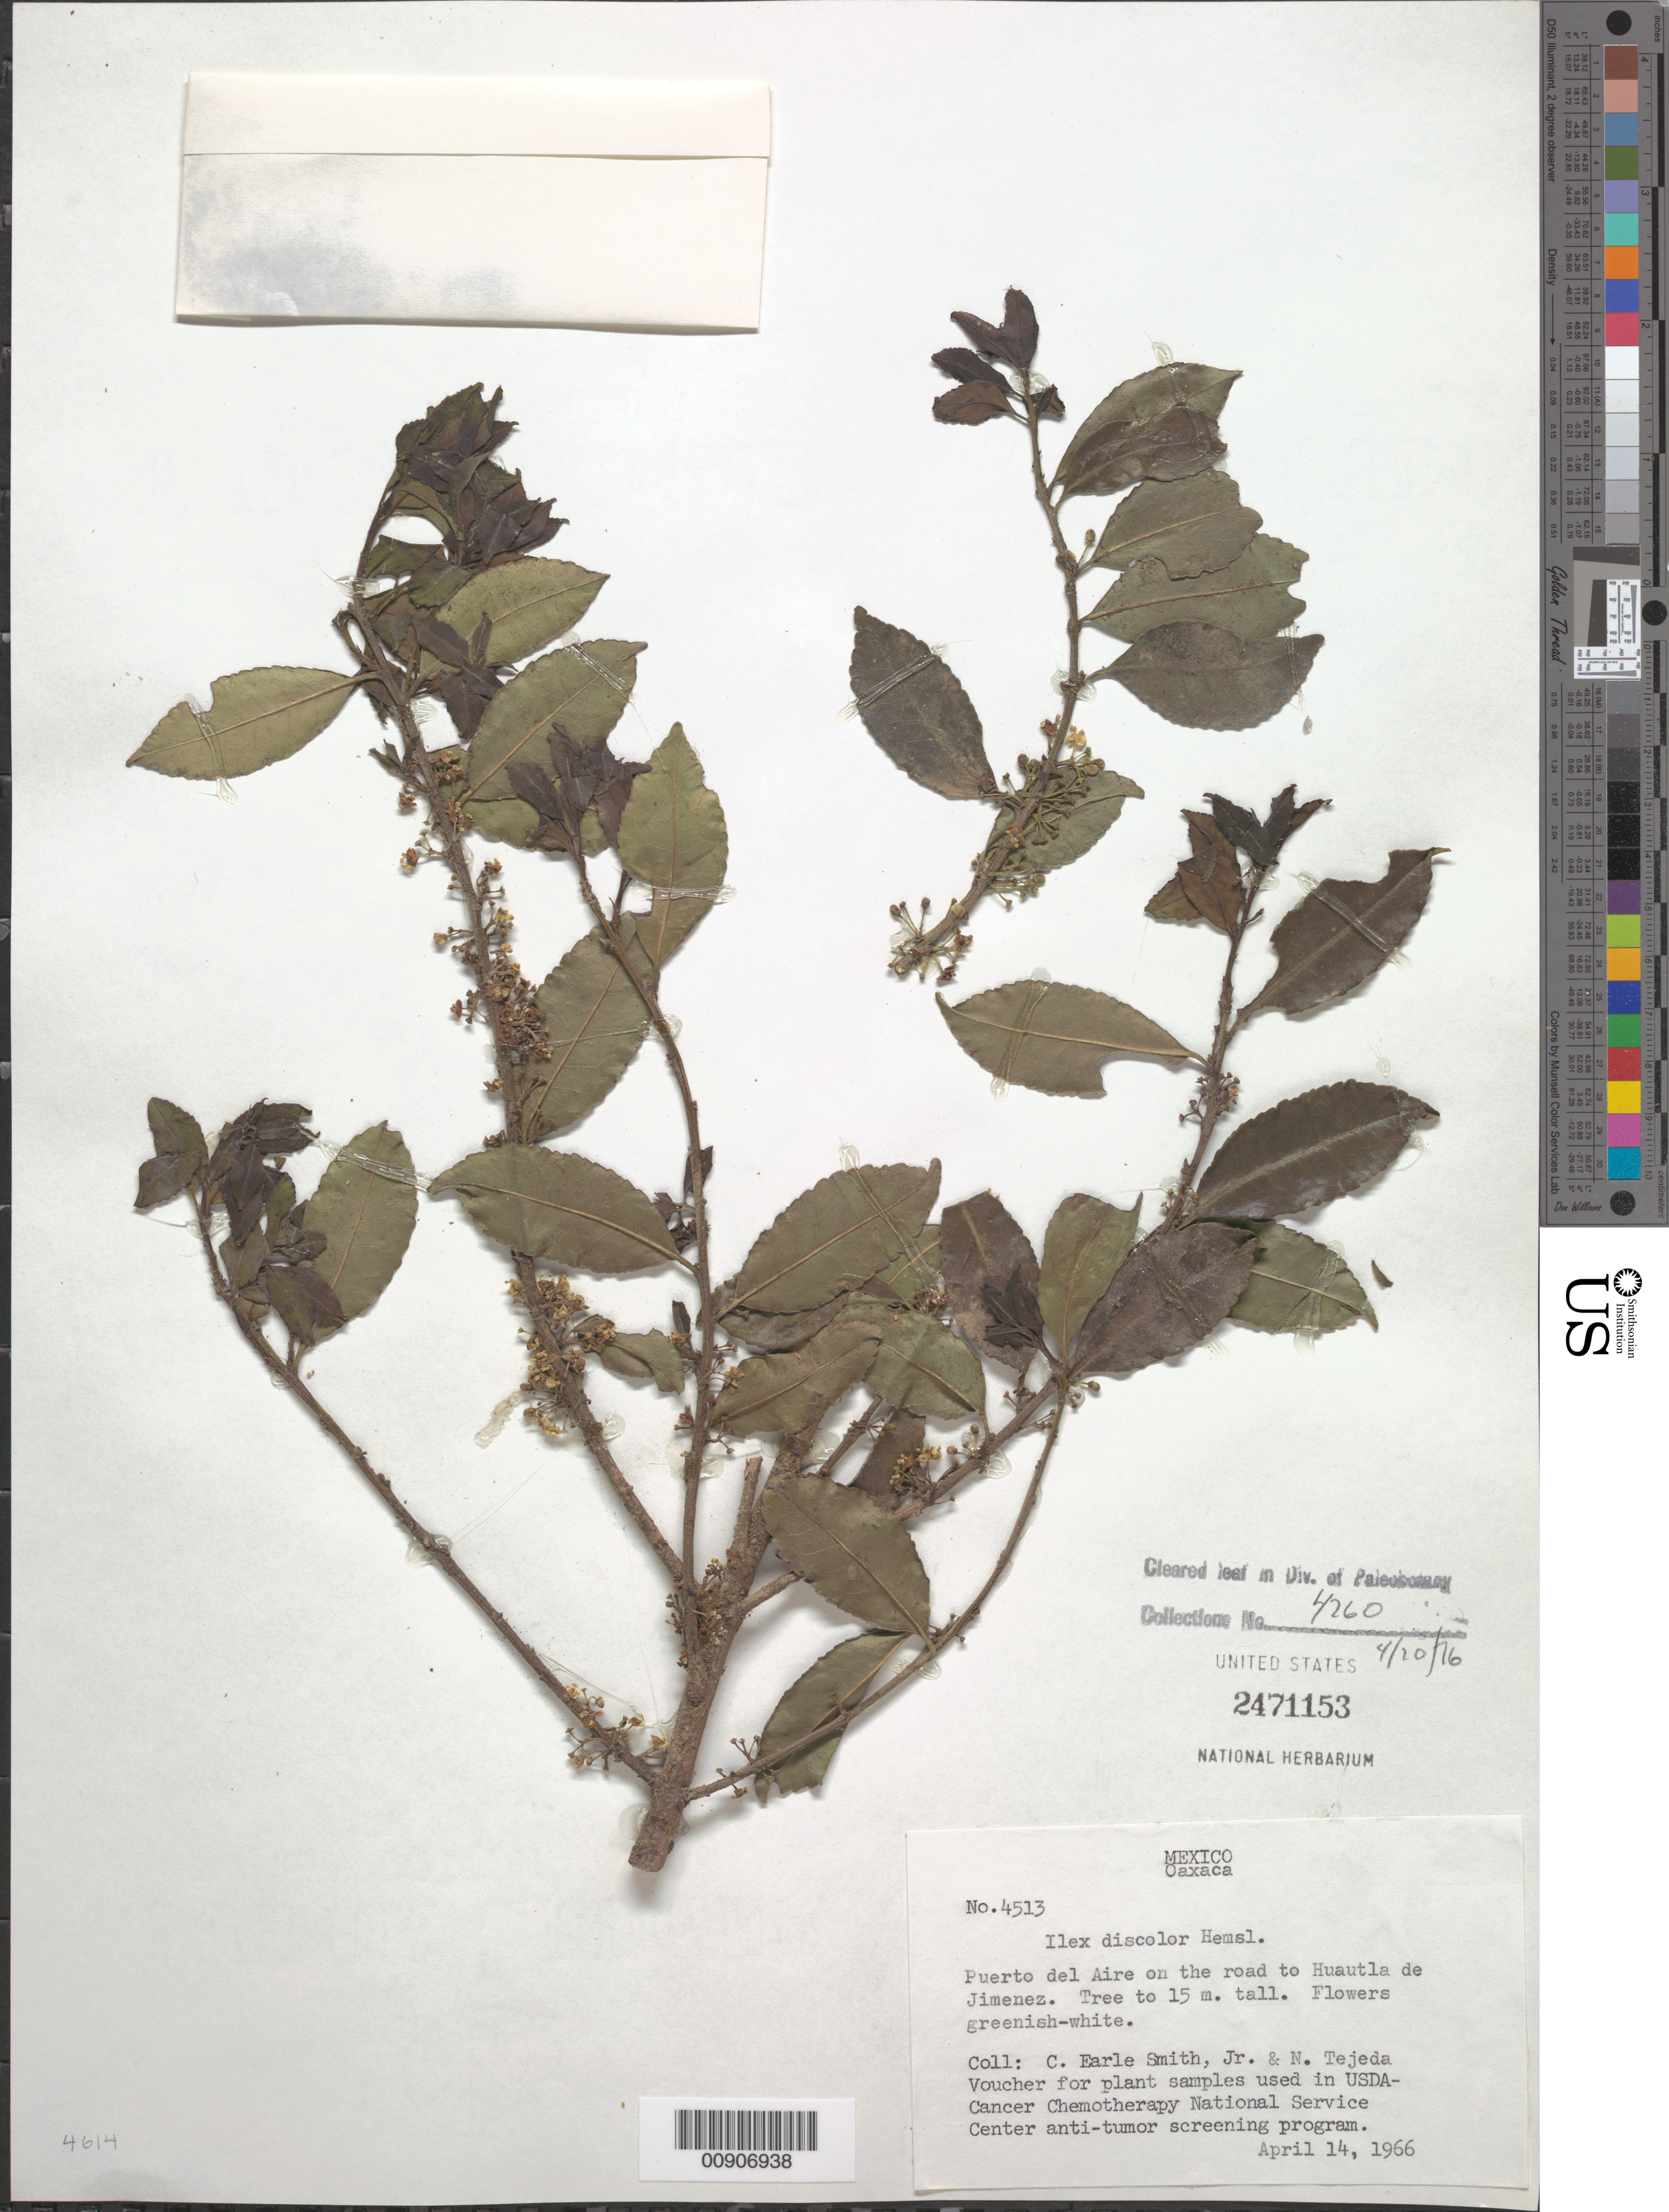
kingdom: Plantae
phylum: Tracheophyta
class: Magnoliopsida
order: Aquifoliales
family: Aquifoliaceae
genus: Ilex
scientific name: Ilex discolor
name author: Hemsl.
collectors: C. E. Smith Jr. & N. Tejeda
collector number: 4513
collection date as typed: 14 Apr 1966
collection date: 1966-04-14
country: Mexico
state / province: Oaxaca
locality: Puerto del Aire on the road to Huautla de Jiménez. Oaxaca.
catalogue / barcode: US 2471153